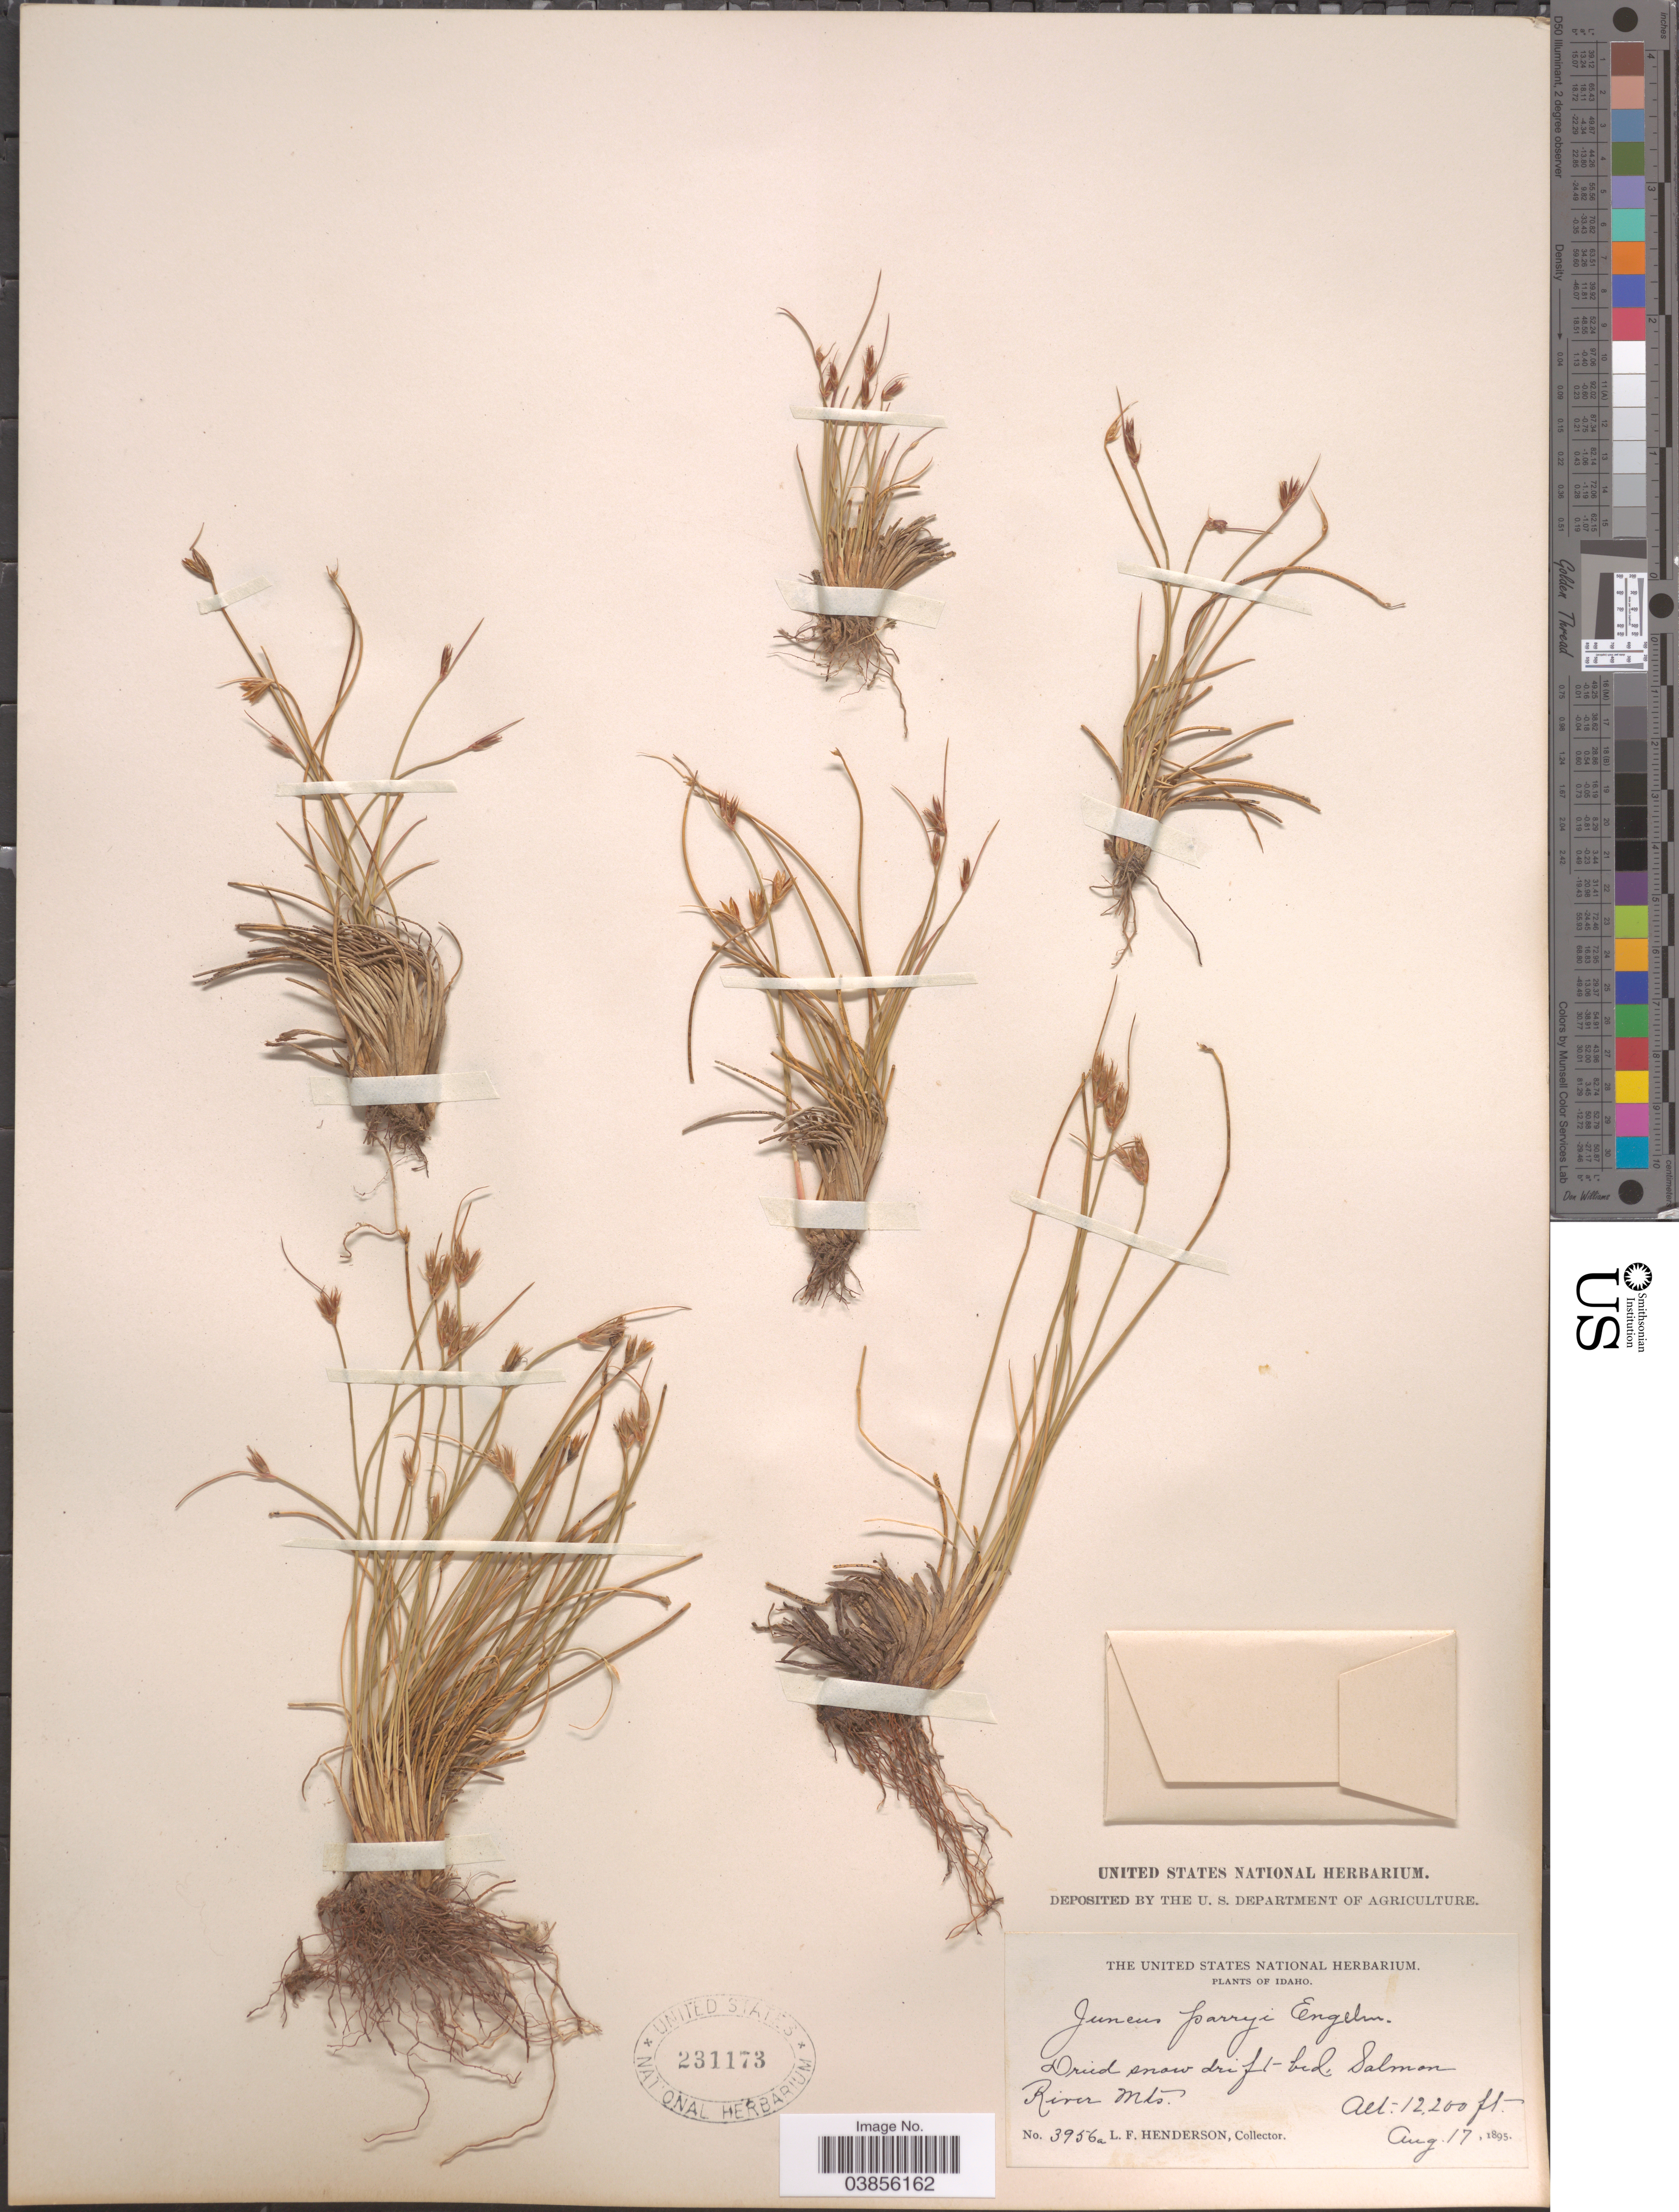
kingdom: Plantae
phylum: Tracheophyta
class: Liliopsida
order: Poales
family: Juncaceae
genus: Juncus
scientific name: Juncus parryi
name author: Engelm.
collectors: L. Henderson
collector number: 3956a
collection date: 1895-08-17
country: United States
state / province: Idaho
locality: Salmon River Mts.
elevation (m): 3719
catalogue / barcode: US 231173